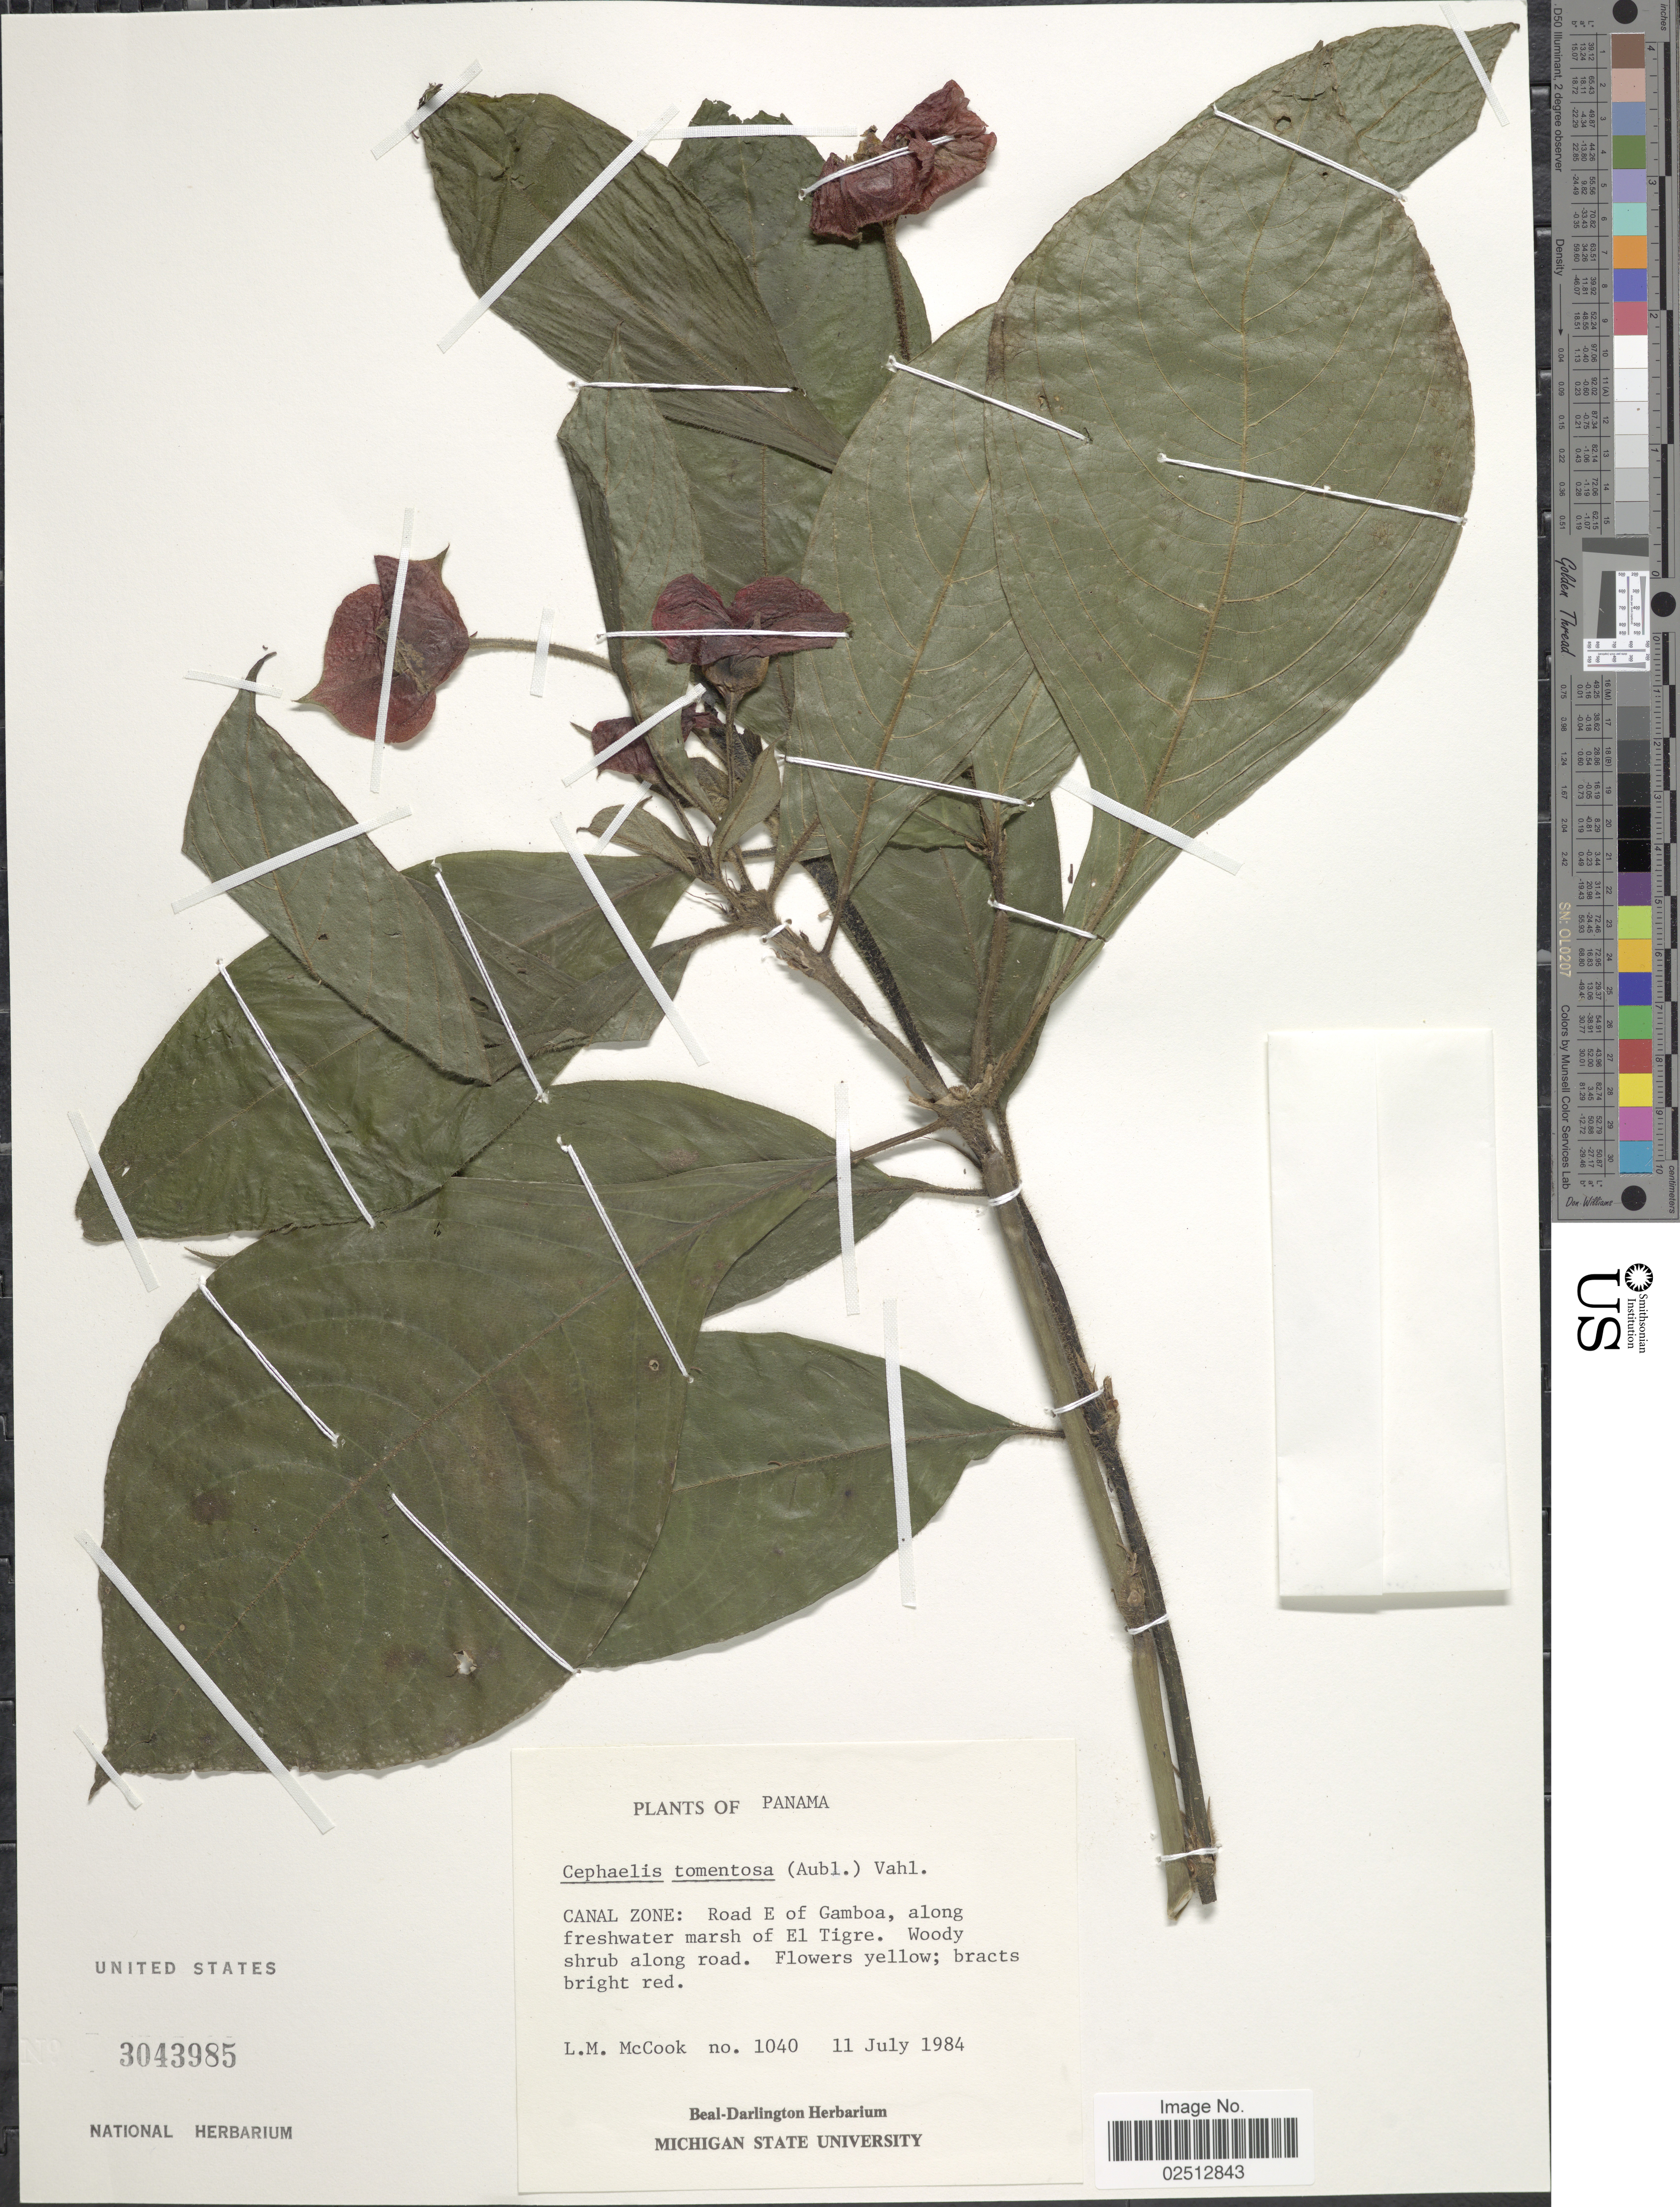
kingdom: Plantae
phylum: Tracheophyta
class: Magnoliopsida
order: Gentianales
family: Rubiaceae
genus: Psychotria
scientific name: Psychotria poeppigiana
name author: Müll. Arg.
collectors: L. McCook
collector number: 1040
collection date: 1984-07-11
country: Panama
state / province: Colón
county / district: Canal Zone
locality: Canal Zone: Road E of Gamboa, along freshwater marsh of El Tigre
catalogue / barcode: US 3043985